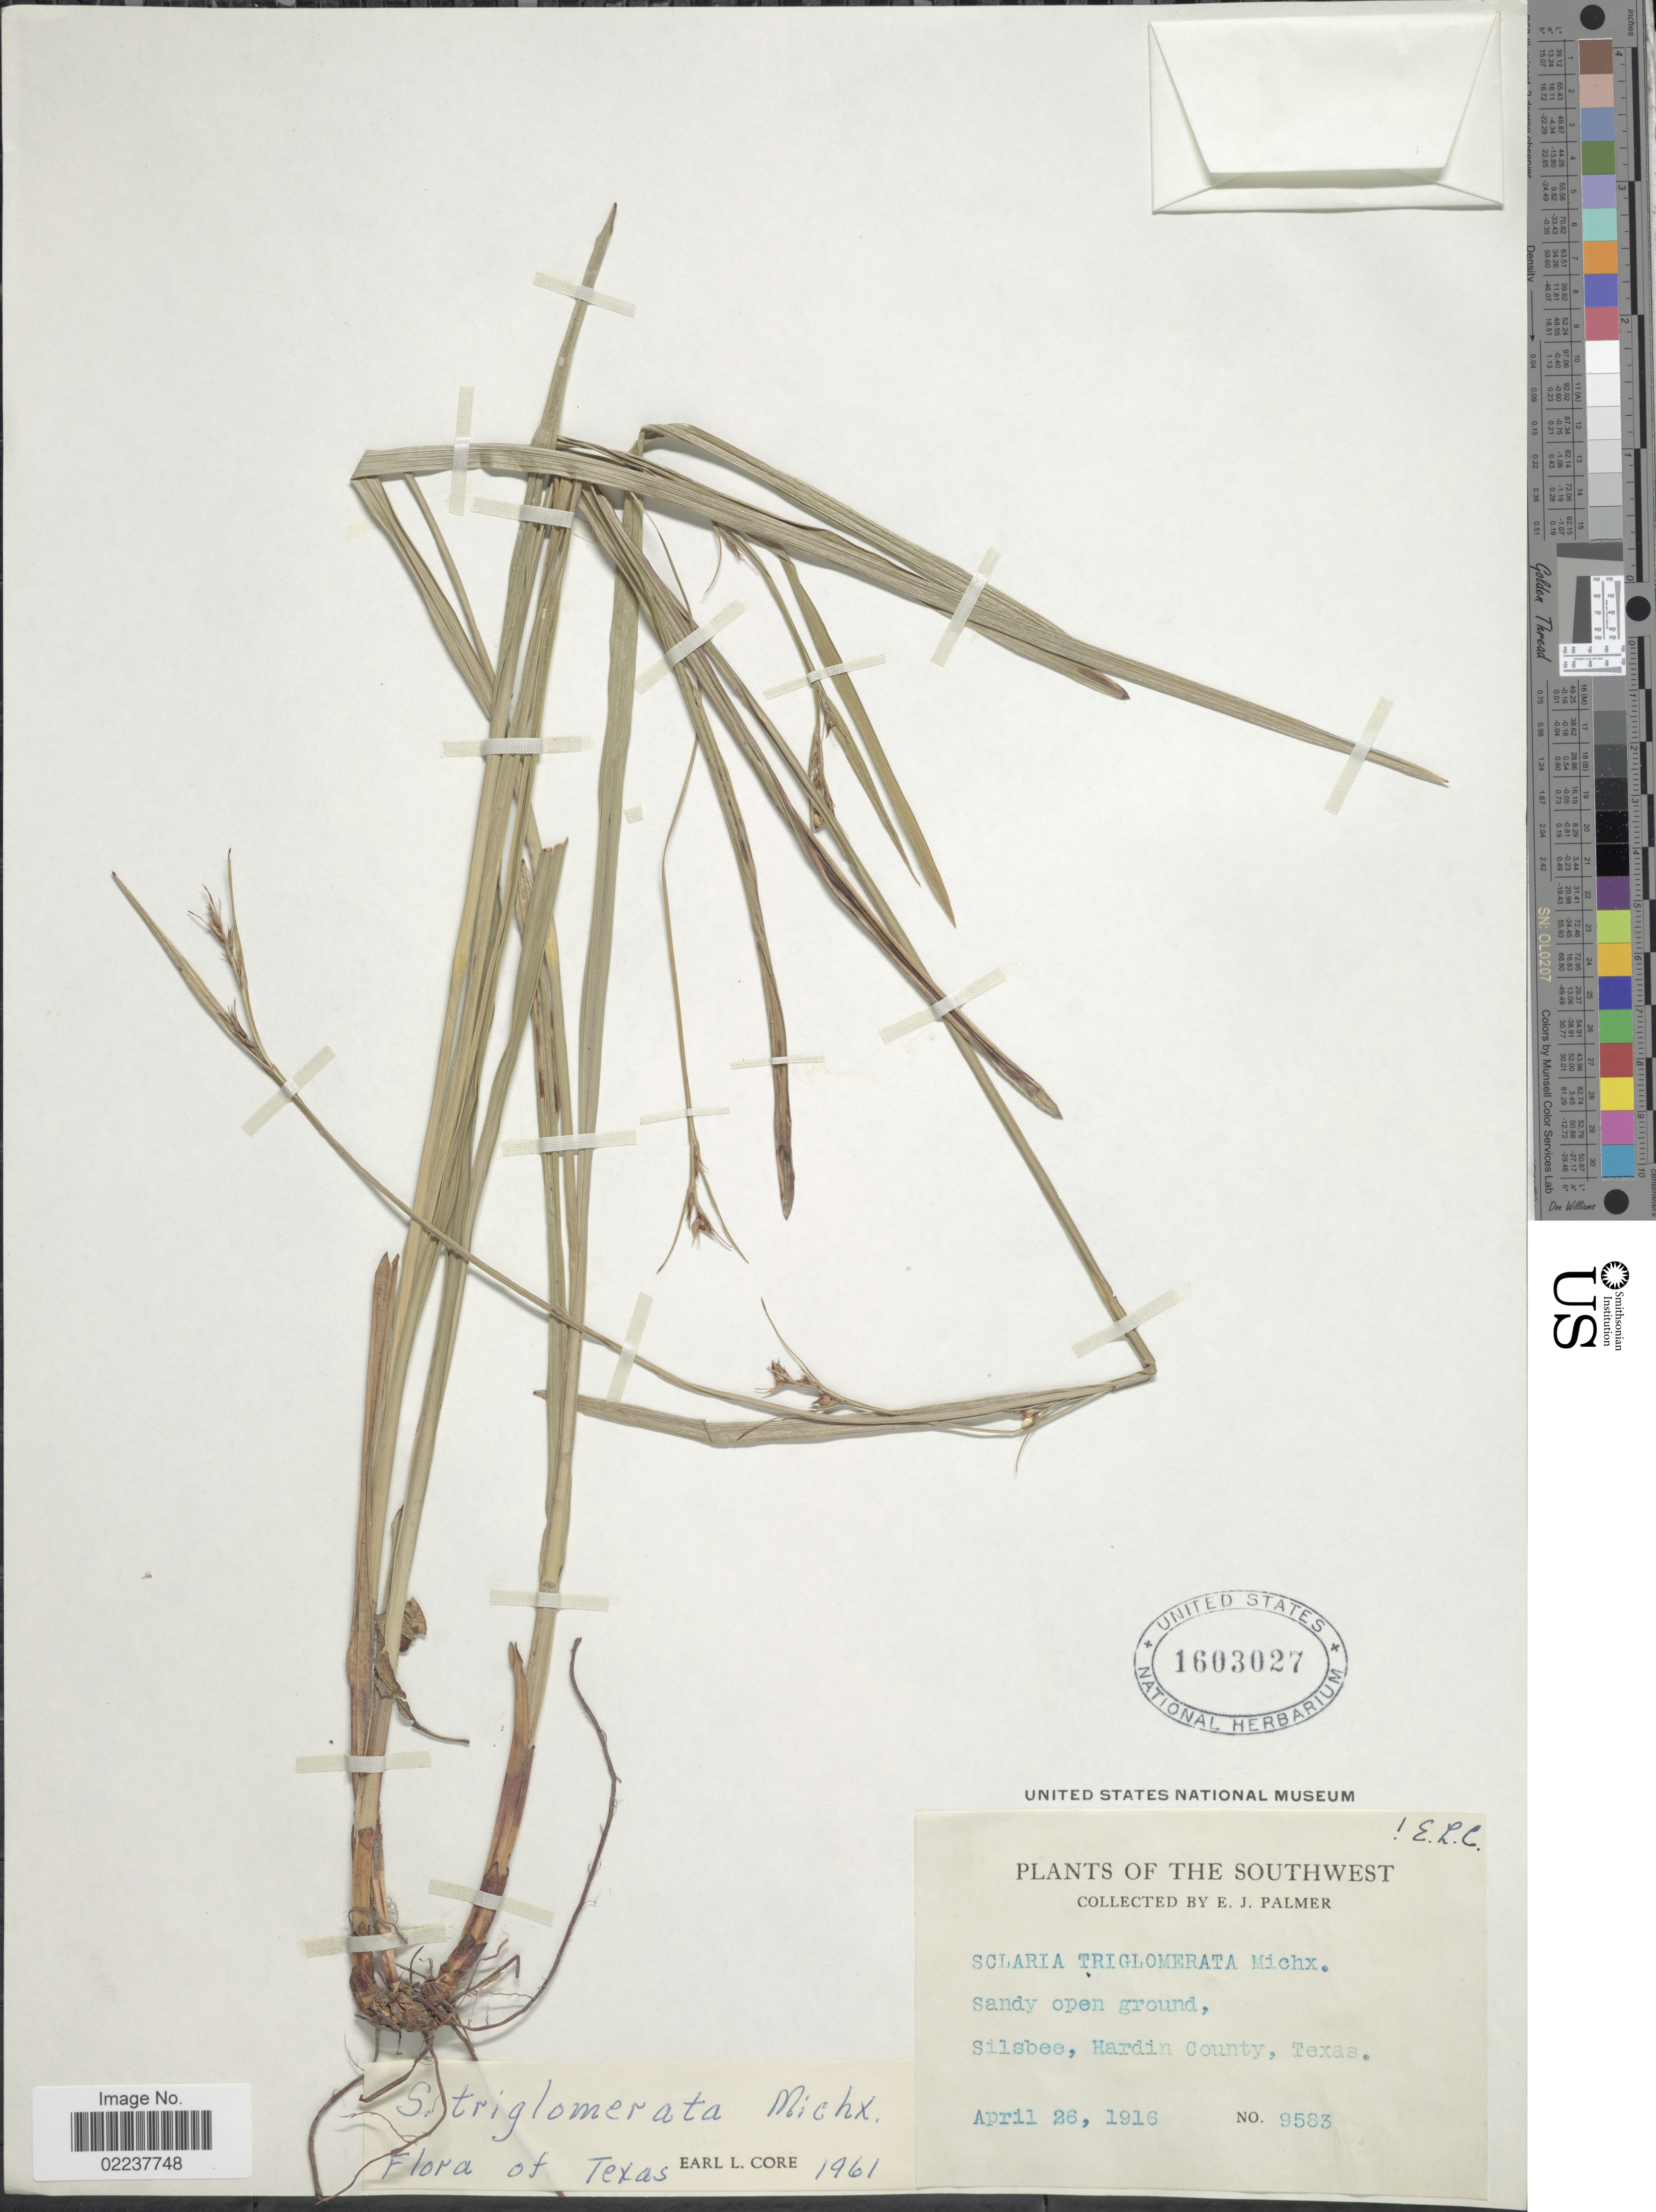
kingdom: Plantae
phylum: Tracheophyta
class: Liliopsida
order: Poales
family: Cyperaceae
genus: Scleria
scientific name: Scleria triglomerata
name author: Michx.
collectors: E. J. Palmer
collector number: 9583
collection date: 1916-04-26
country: United States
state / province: Texas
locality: Silsbee, Hardin County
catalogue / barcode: US 1603027